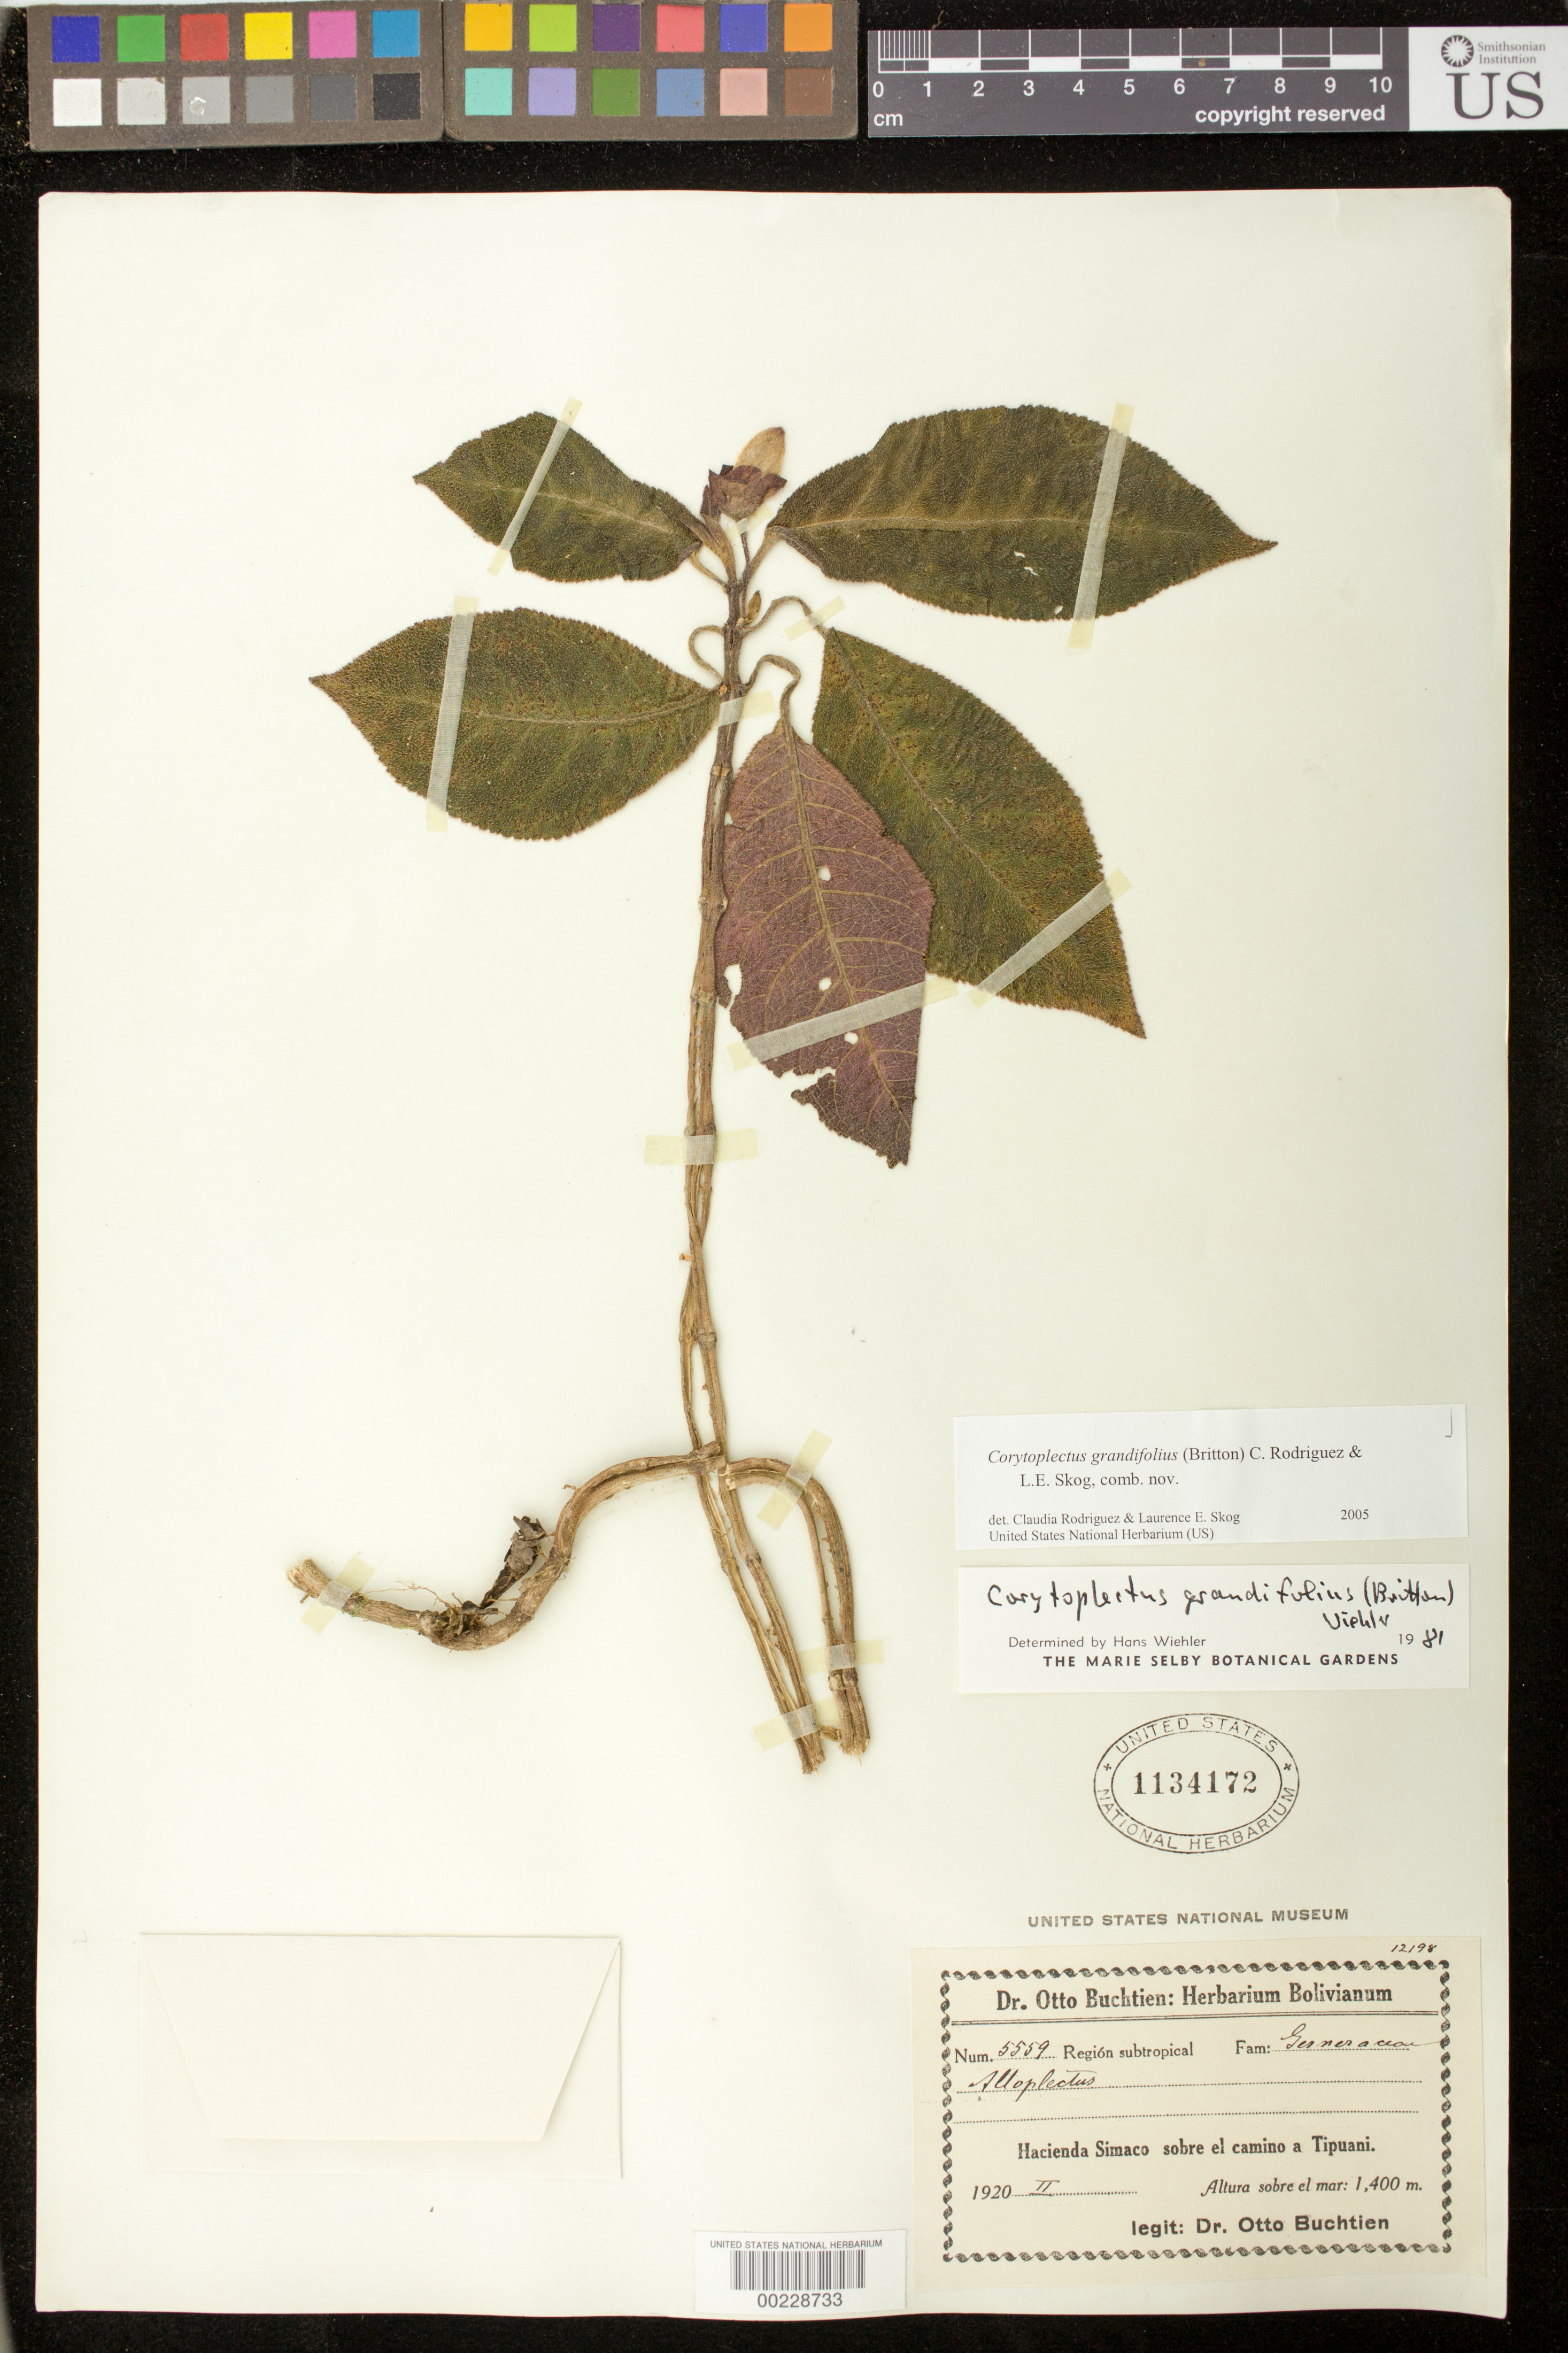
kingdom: Plantae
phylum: Tracheophyta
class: Magnoliopsida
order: Lamiales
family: Gesneriaceae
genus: Corytoplectus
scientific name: Corytoplectus grandifolius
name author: (Britton ex Rusby) Rodr.-Flores & L.E. Skog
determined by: Rodríguez-Flores, C. I.; Skog, L. E.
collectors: O. Buchtien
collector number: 5559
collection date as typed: Feb 1920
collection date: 1920-02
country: Bolivia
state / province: La Paz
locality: Hacienda Simaco sobre el camino a Tipuani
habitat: Subtropical region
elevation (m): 1400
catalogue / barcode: US 1134172